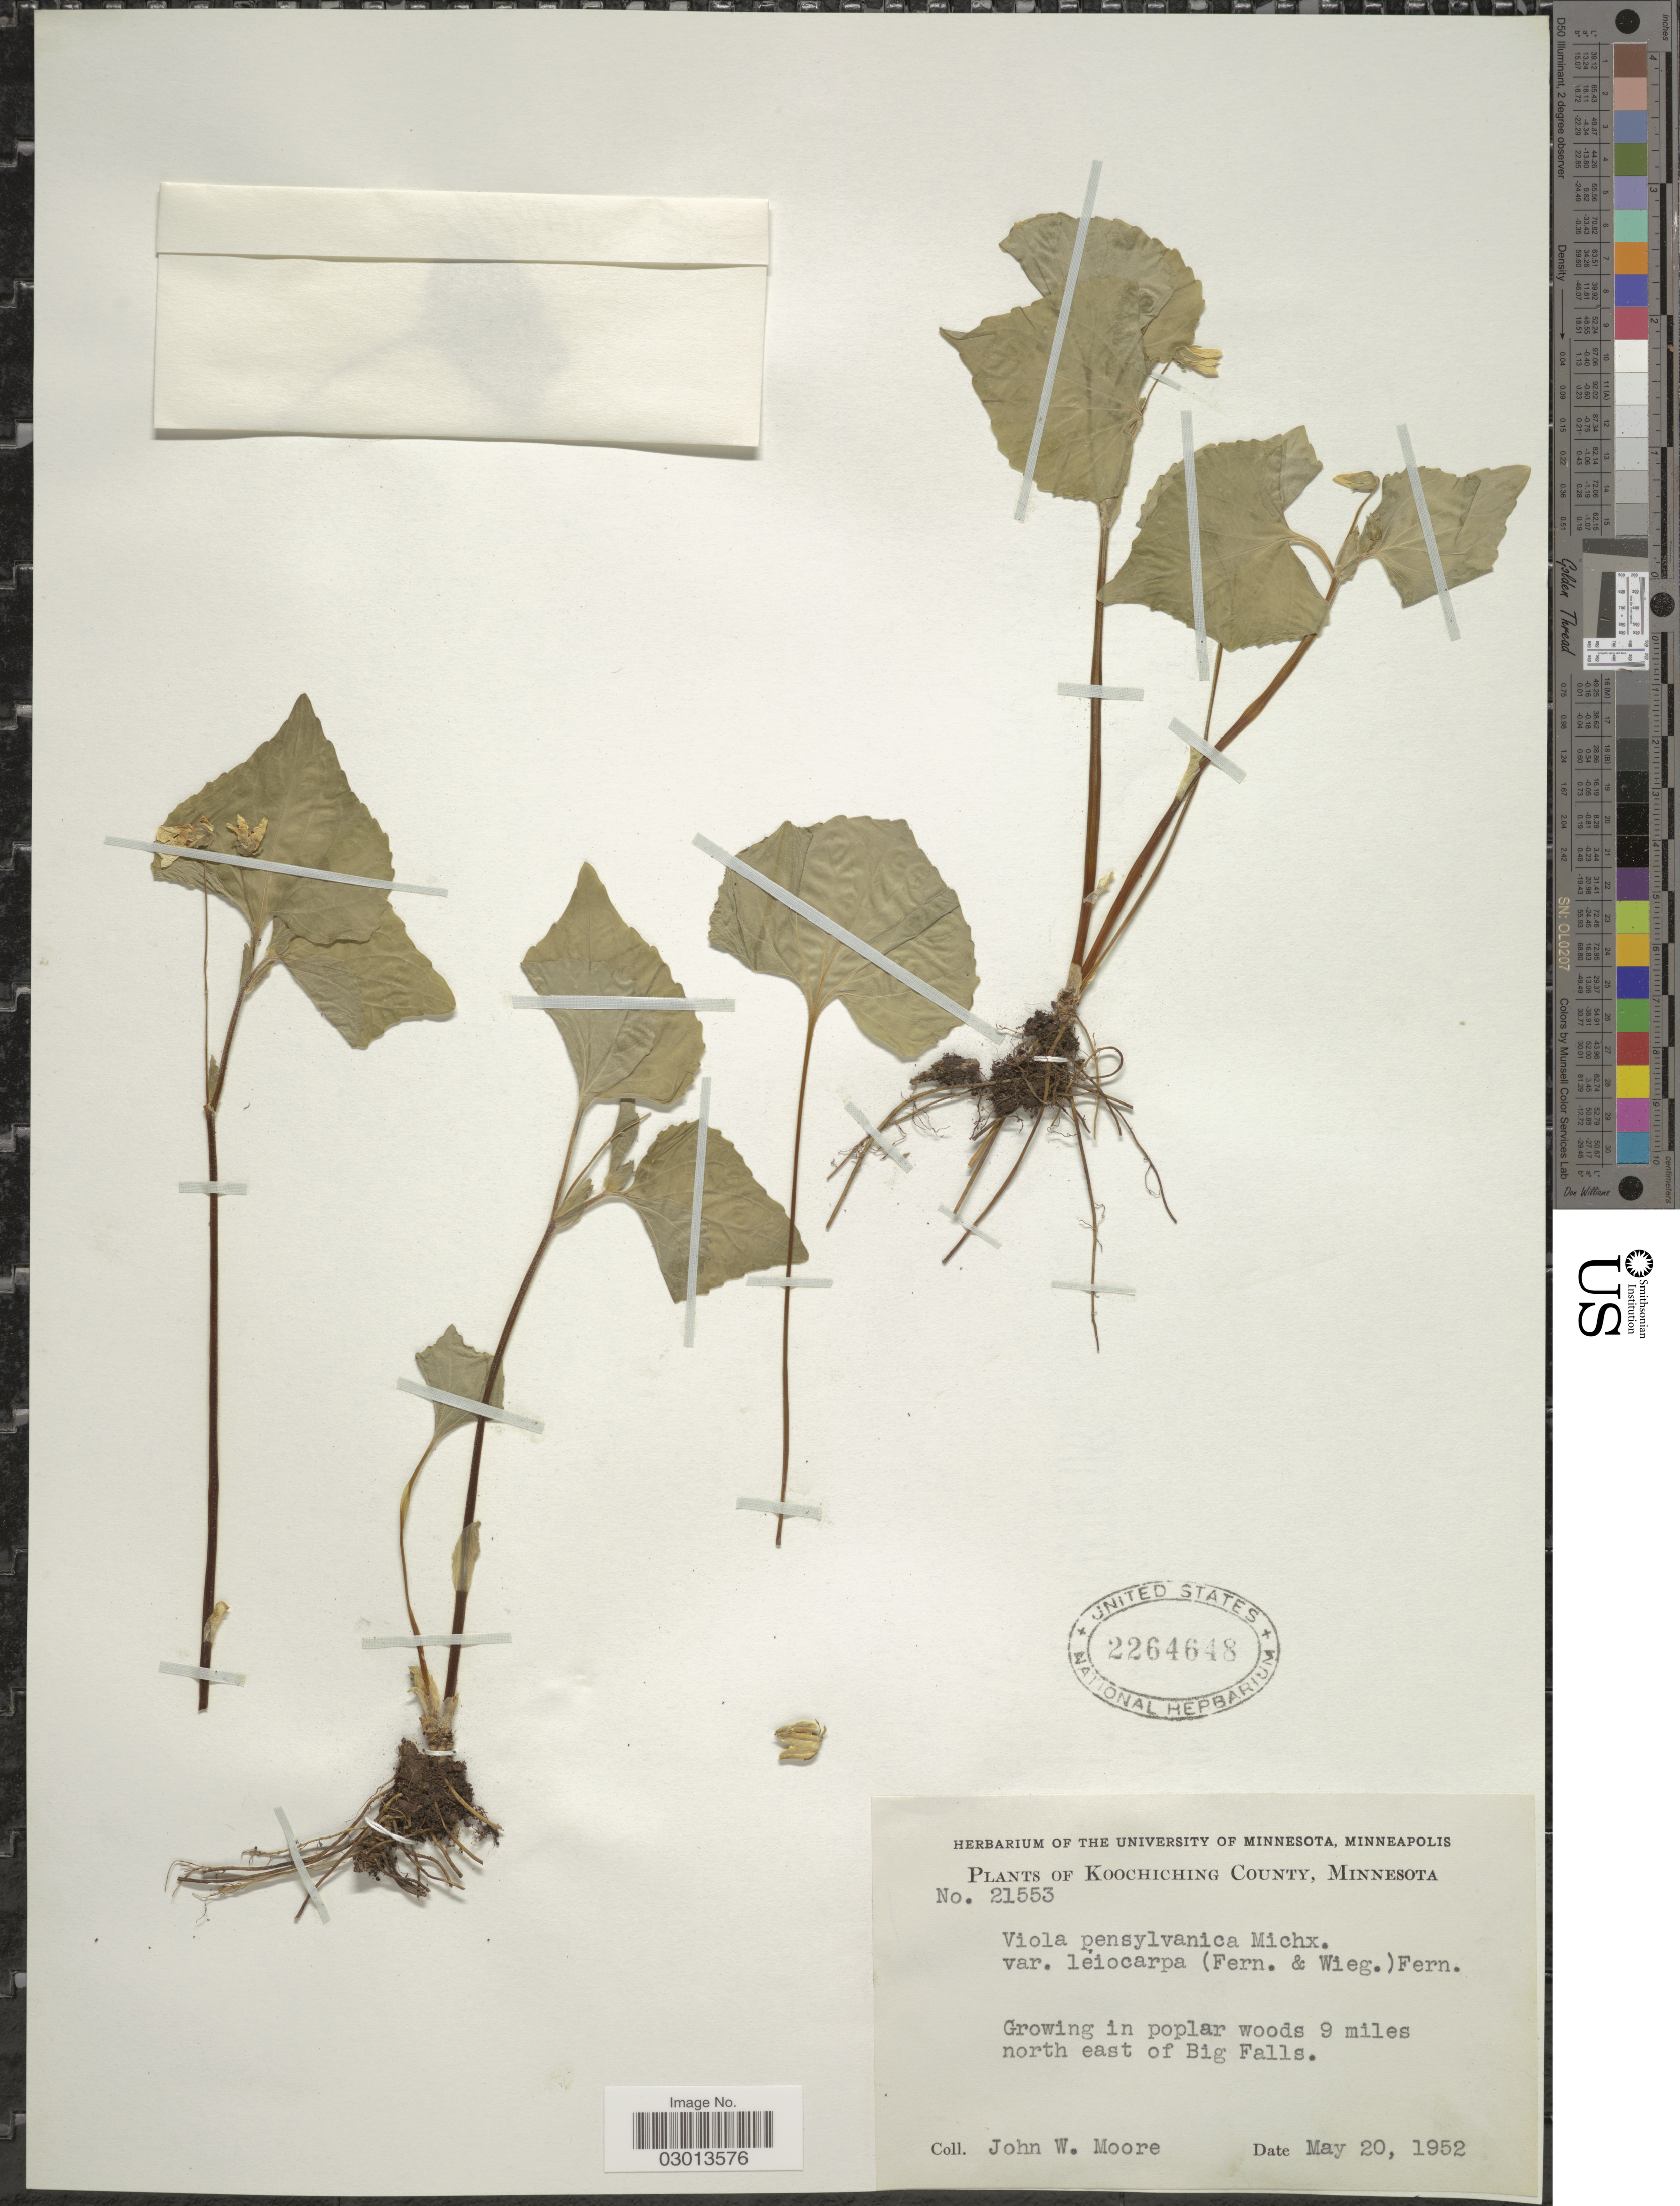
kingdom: Plantae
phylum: Tracheophyta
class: Magnoliopsida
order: Malpighiales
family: Violaceae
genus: Viola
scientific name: Viola pensylvanica var. leiocarpa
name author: (Fernald & Wiegand) Fernald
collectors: J. Moore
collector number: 21553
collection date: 1952-05-20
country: United States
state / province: Minnesota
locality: Koochiching County. 9 miles north east of Big Falls.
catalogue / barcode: US 2264648